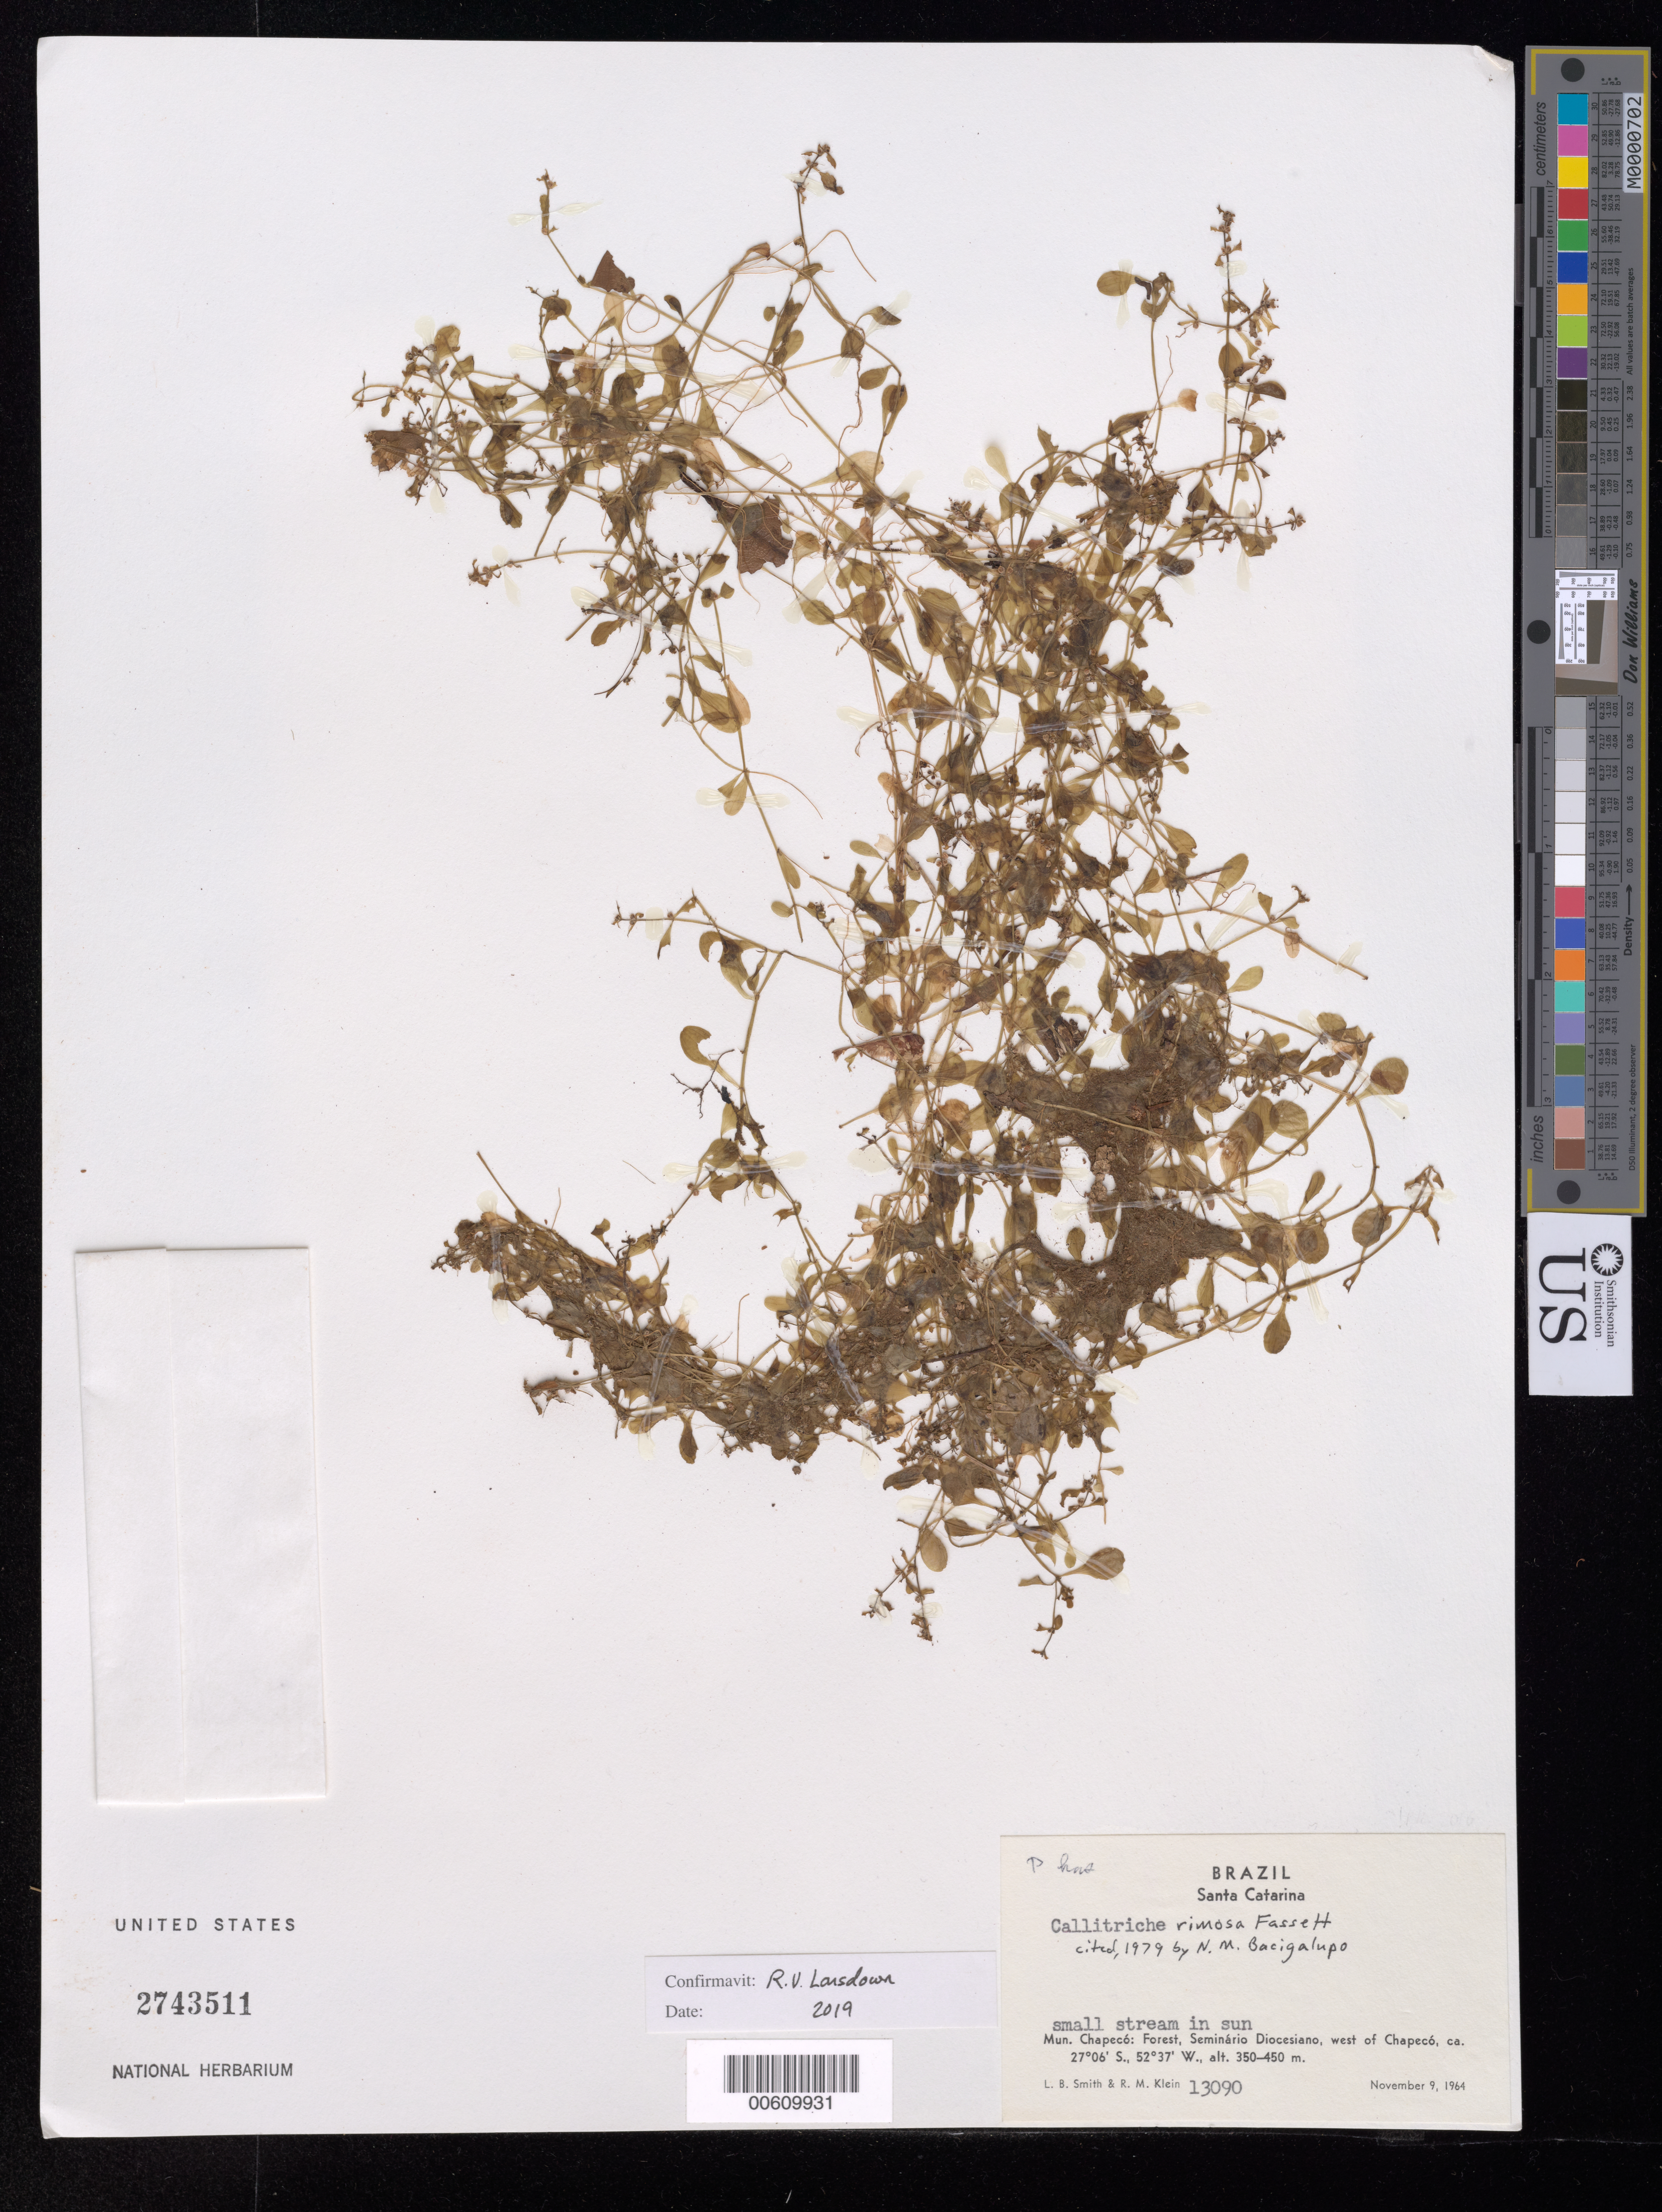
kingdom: Plantae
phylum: Tracheophyta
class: Magnoliopsida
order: Lamiales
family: Plantaginaceae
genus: Callitriche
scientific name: Callitriche rimosa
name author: Fassett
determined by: Lansdown, Richard V.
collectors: L. Smith & R. M. Klein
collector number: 13090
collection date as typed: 09 Nov 1964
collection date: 1964-11-09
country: Brazil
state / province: Santa Catarina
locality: Chapeco Mun., Forest, Seminario Diocfesiano, W of Chapeco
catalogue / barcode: US 2743511